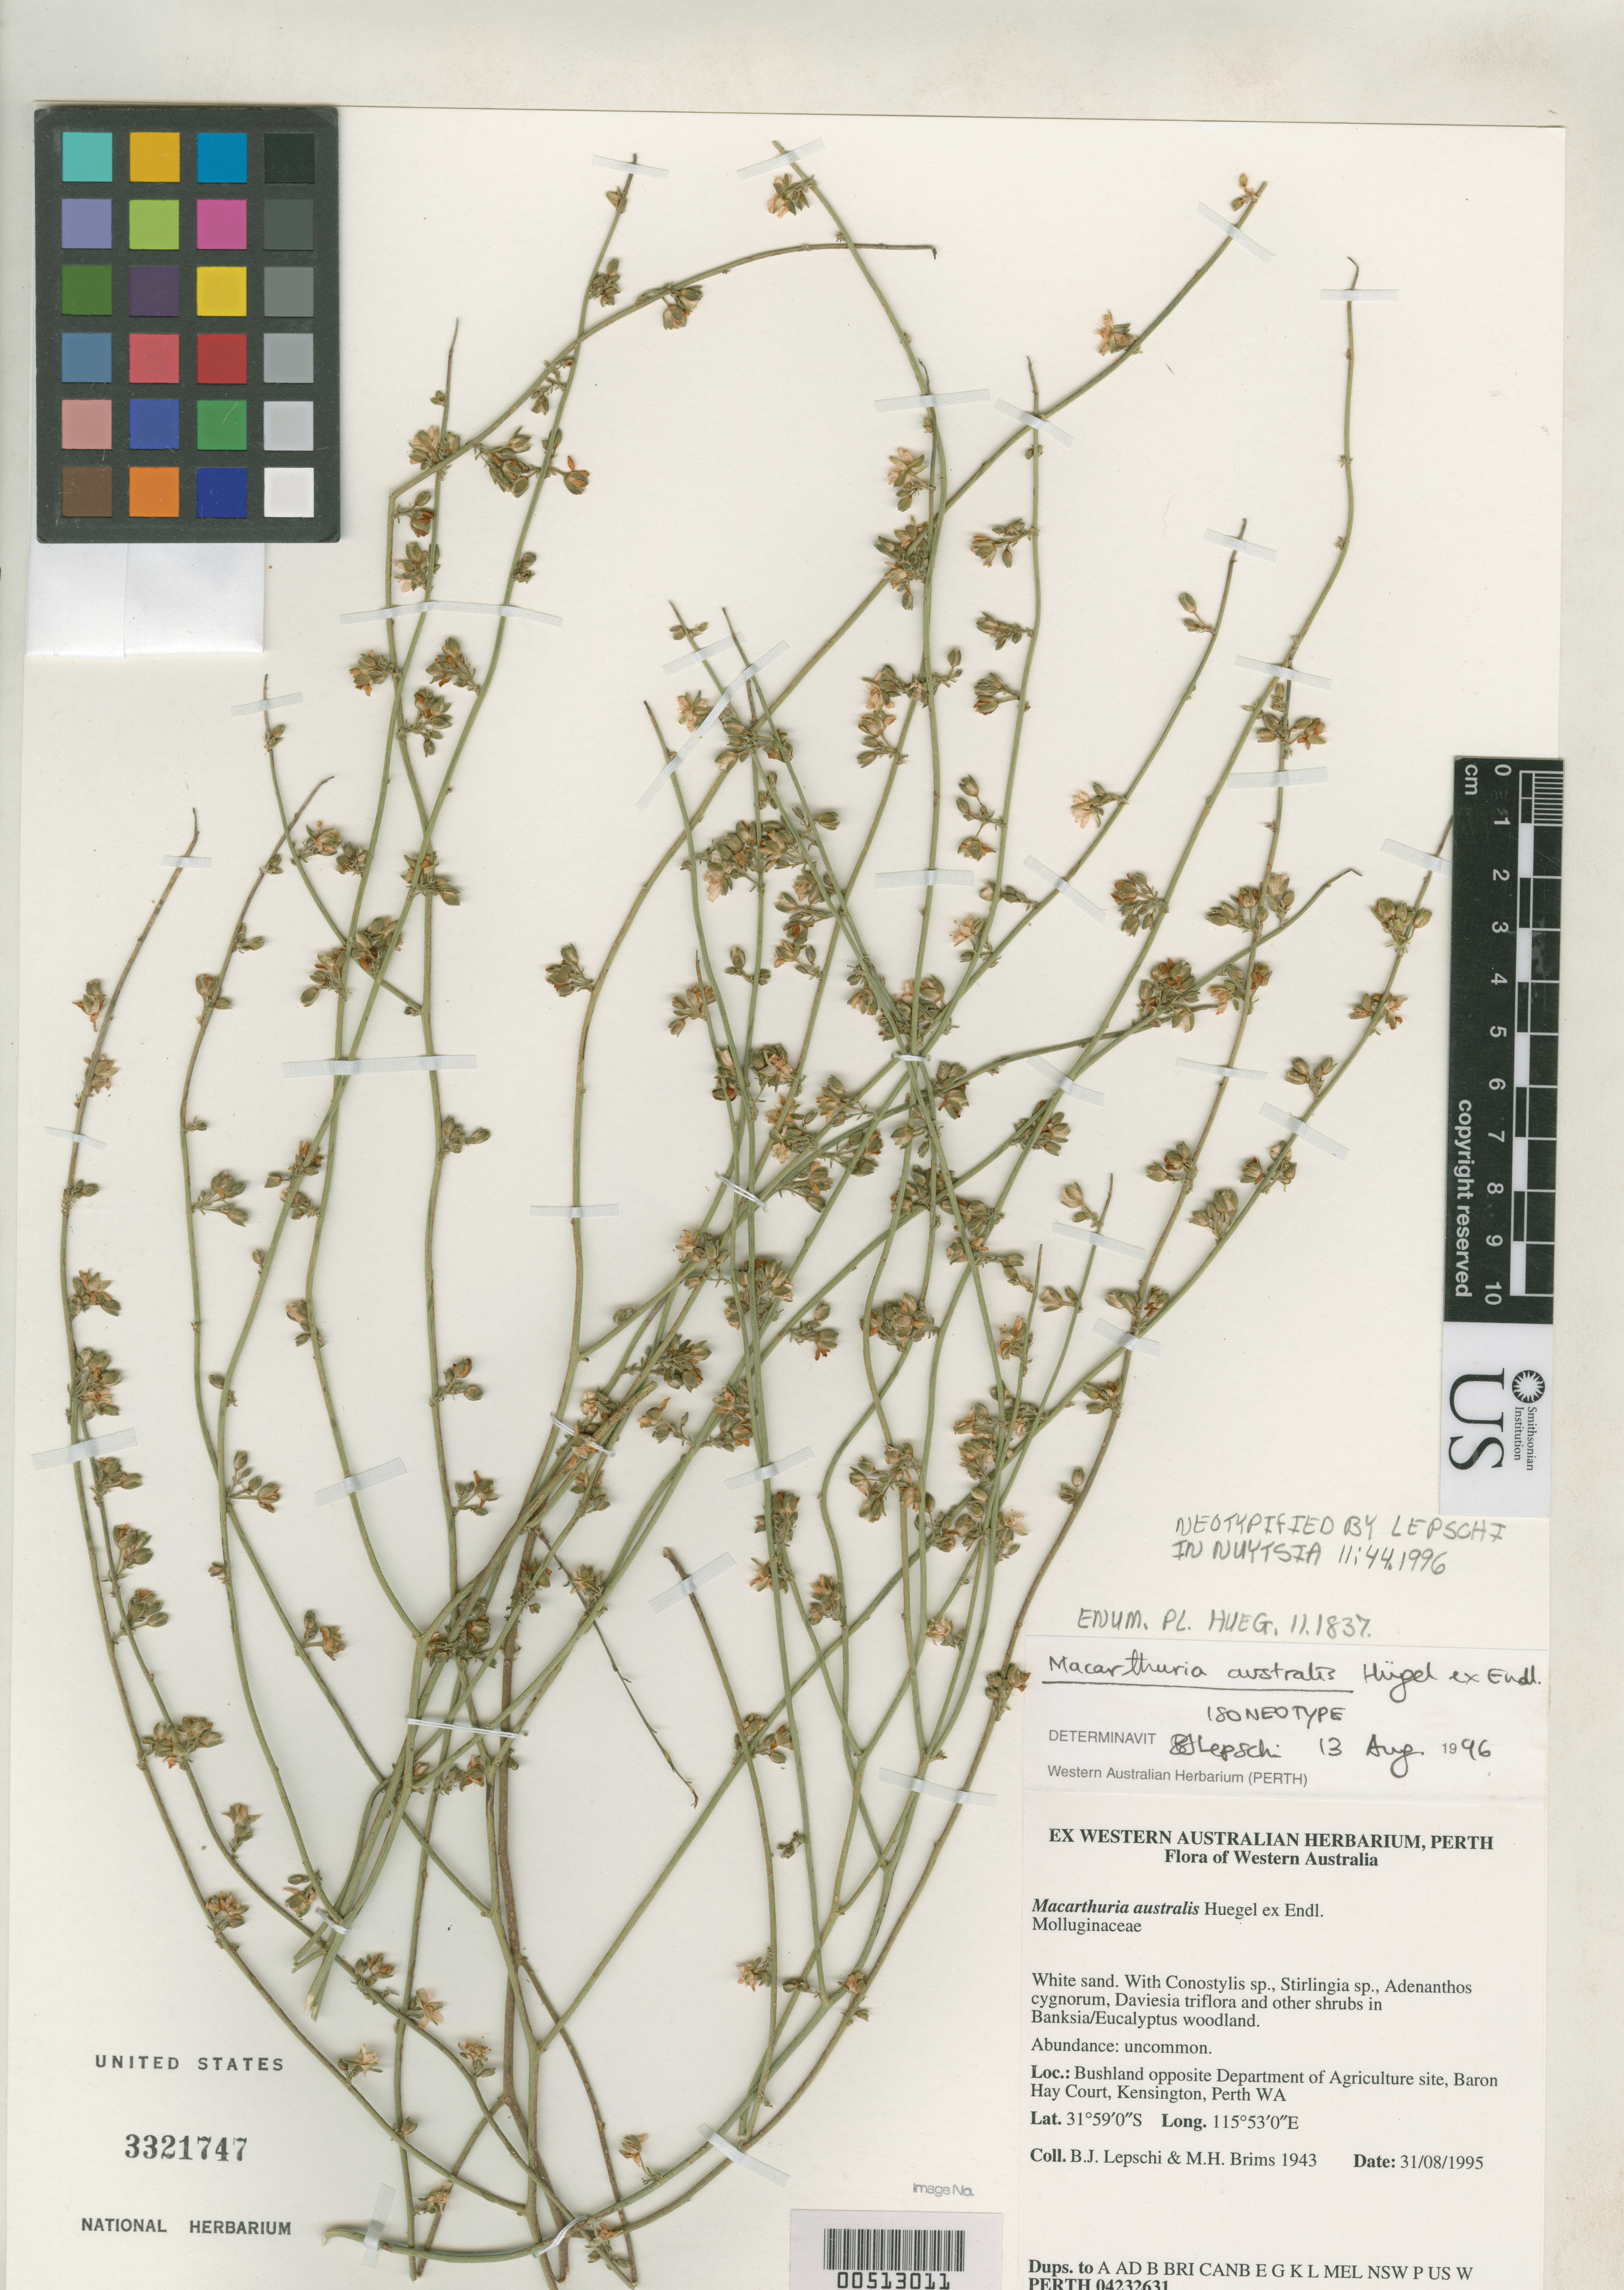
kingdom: Plantae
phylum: Tracheophyta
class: Magnoliopsida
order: Caryophyllales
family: Macarthuriaceae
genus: Macarthuria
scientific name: Macarthuria australis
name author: Hügel ex Endl.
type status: Isoneotype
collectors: B. Lepschi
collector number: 1943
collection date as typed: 31 Aug 1995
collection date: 1995-08-31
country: Australia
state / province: Western Australia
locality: Bushland opposite Dept. of Agriculture site, Baron Hay Court, Kensington, Perth.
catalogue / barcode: US 3321747